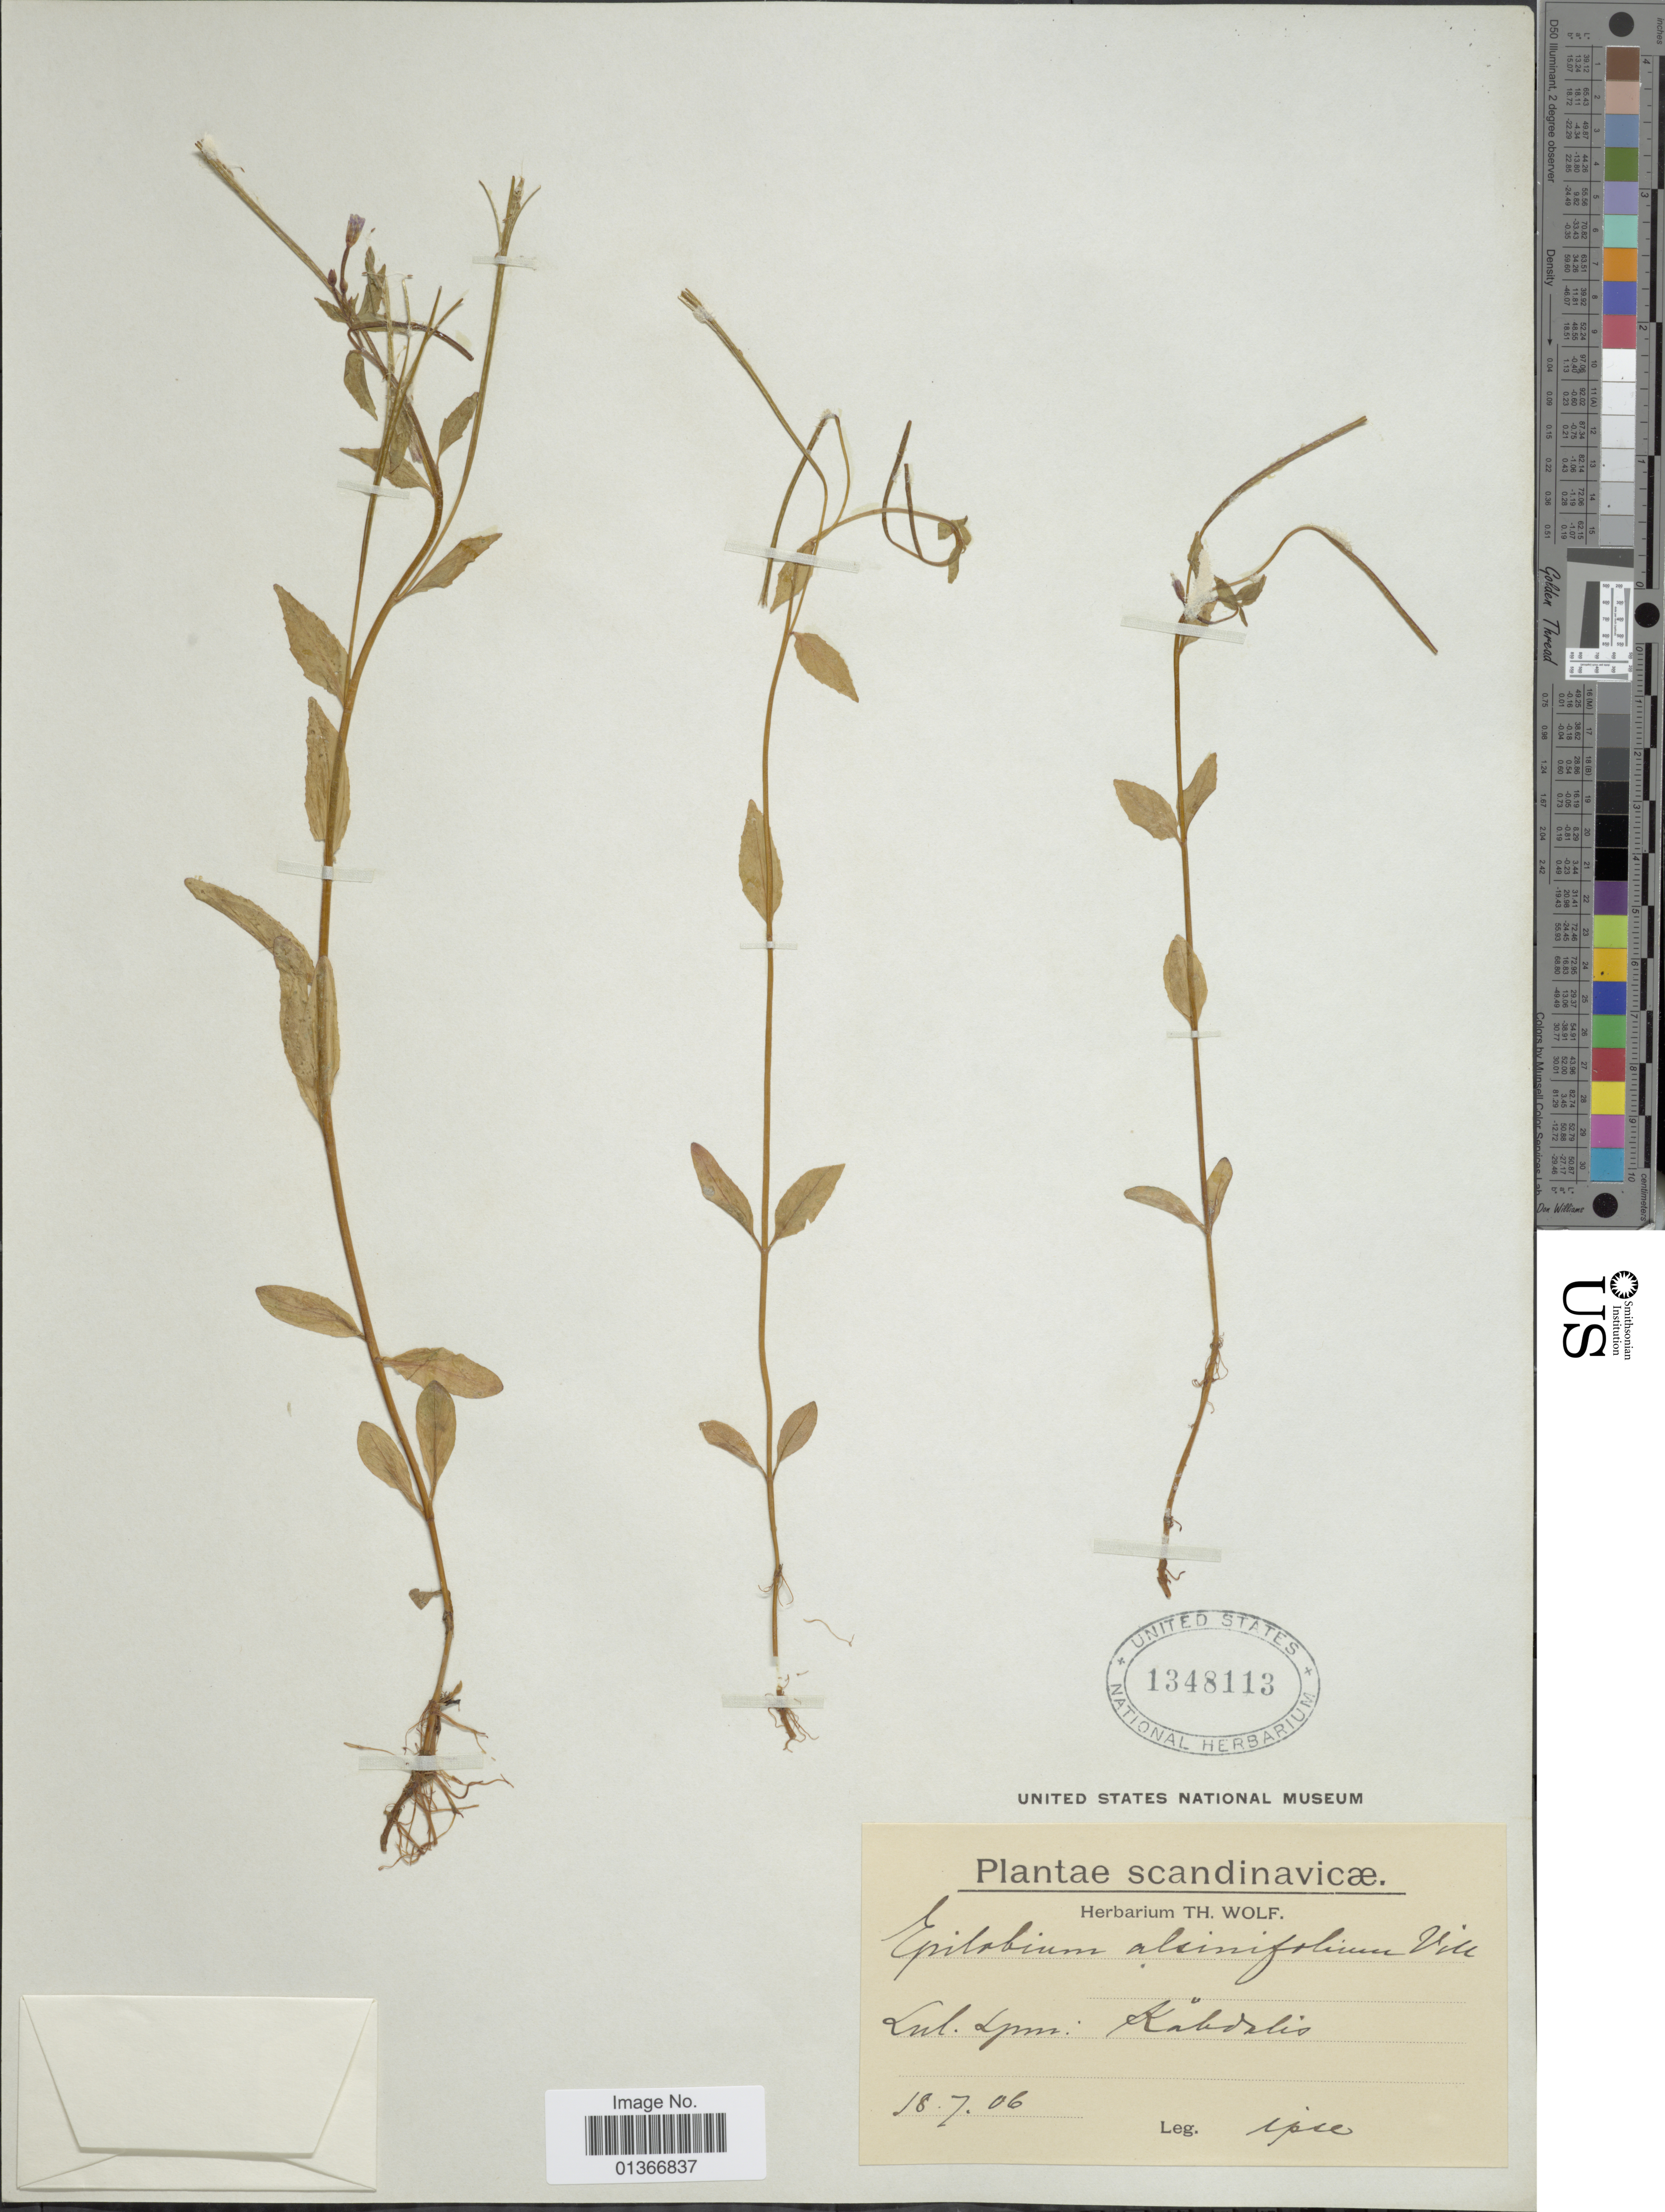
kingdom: Plantae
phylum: Tracheophyta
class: Magnoliopsida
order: Myrtales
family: Onagraceae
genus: Epilobium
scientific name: Epilobium alsinifolium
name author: Vill.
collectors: T. Wolf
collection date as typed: Transcribed d/m/y: 18/7/6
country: Sweden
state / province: Norrbotten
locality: Lml. Lpm: Käbdalis.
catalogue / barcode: US 1348113